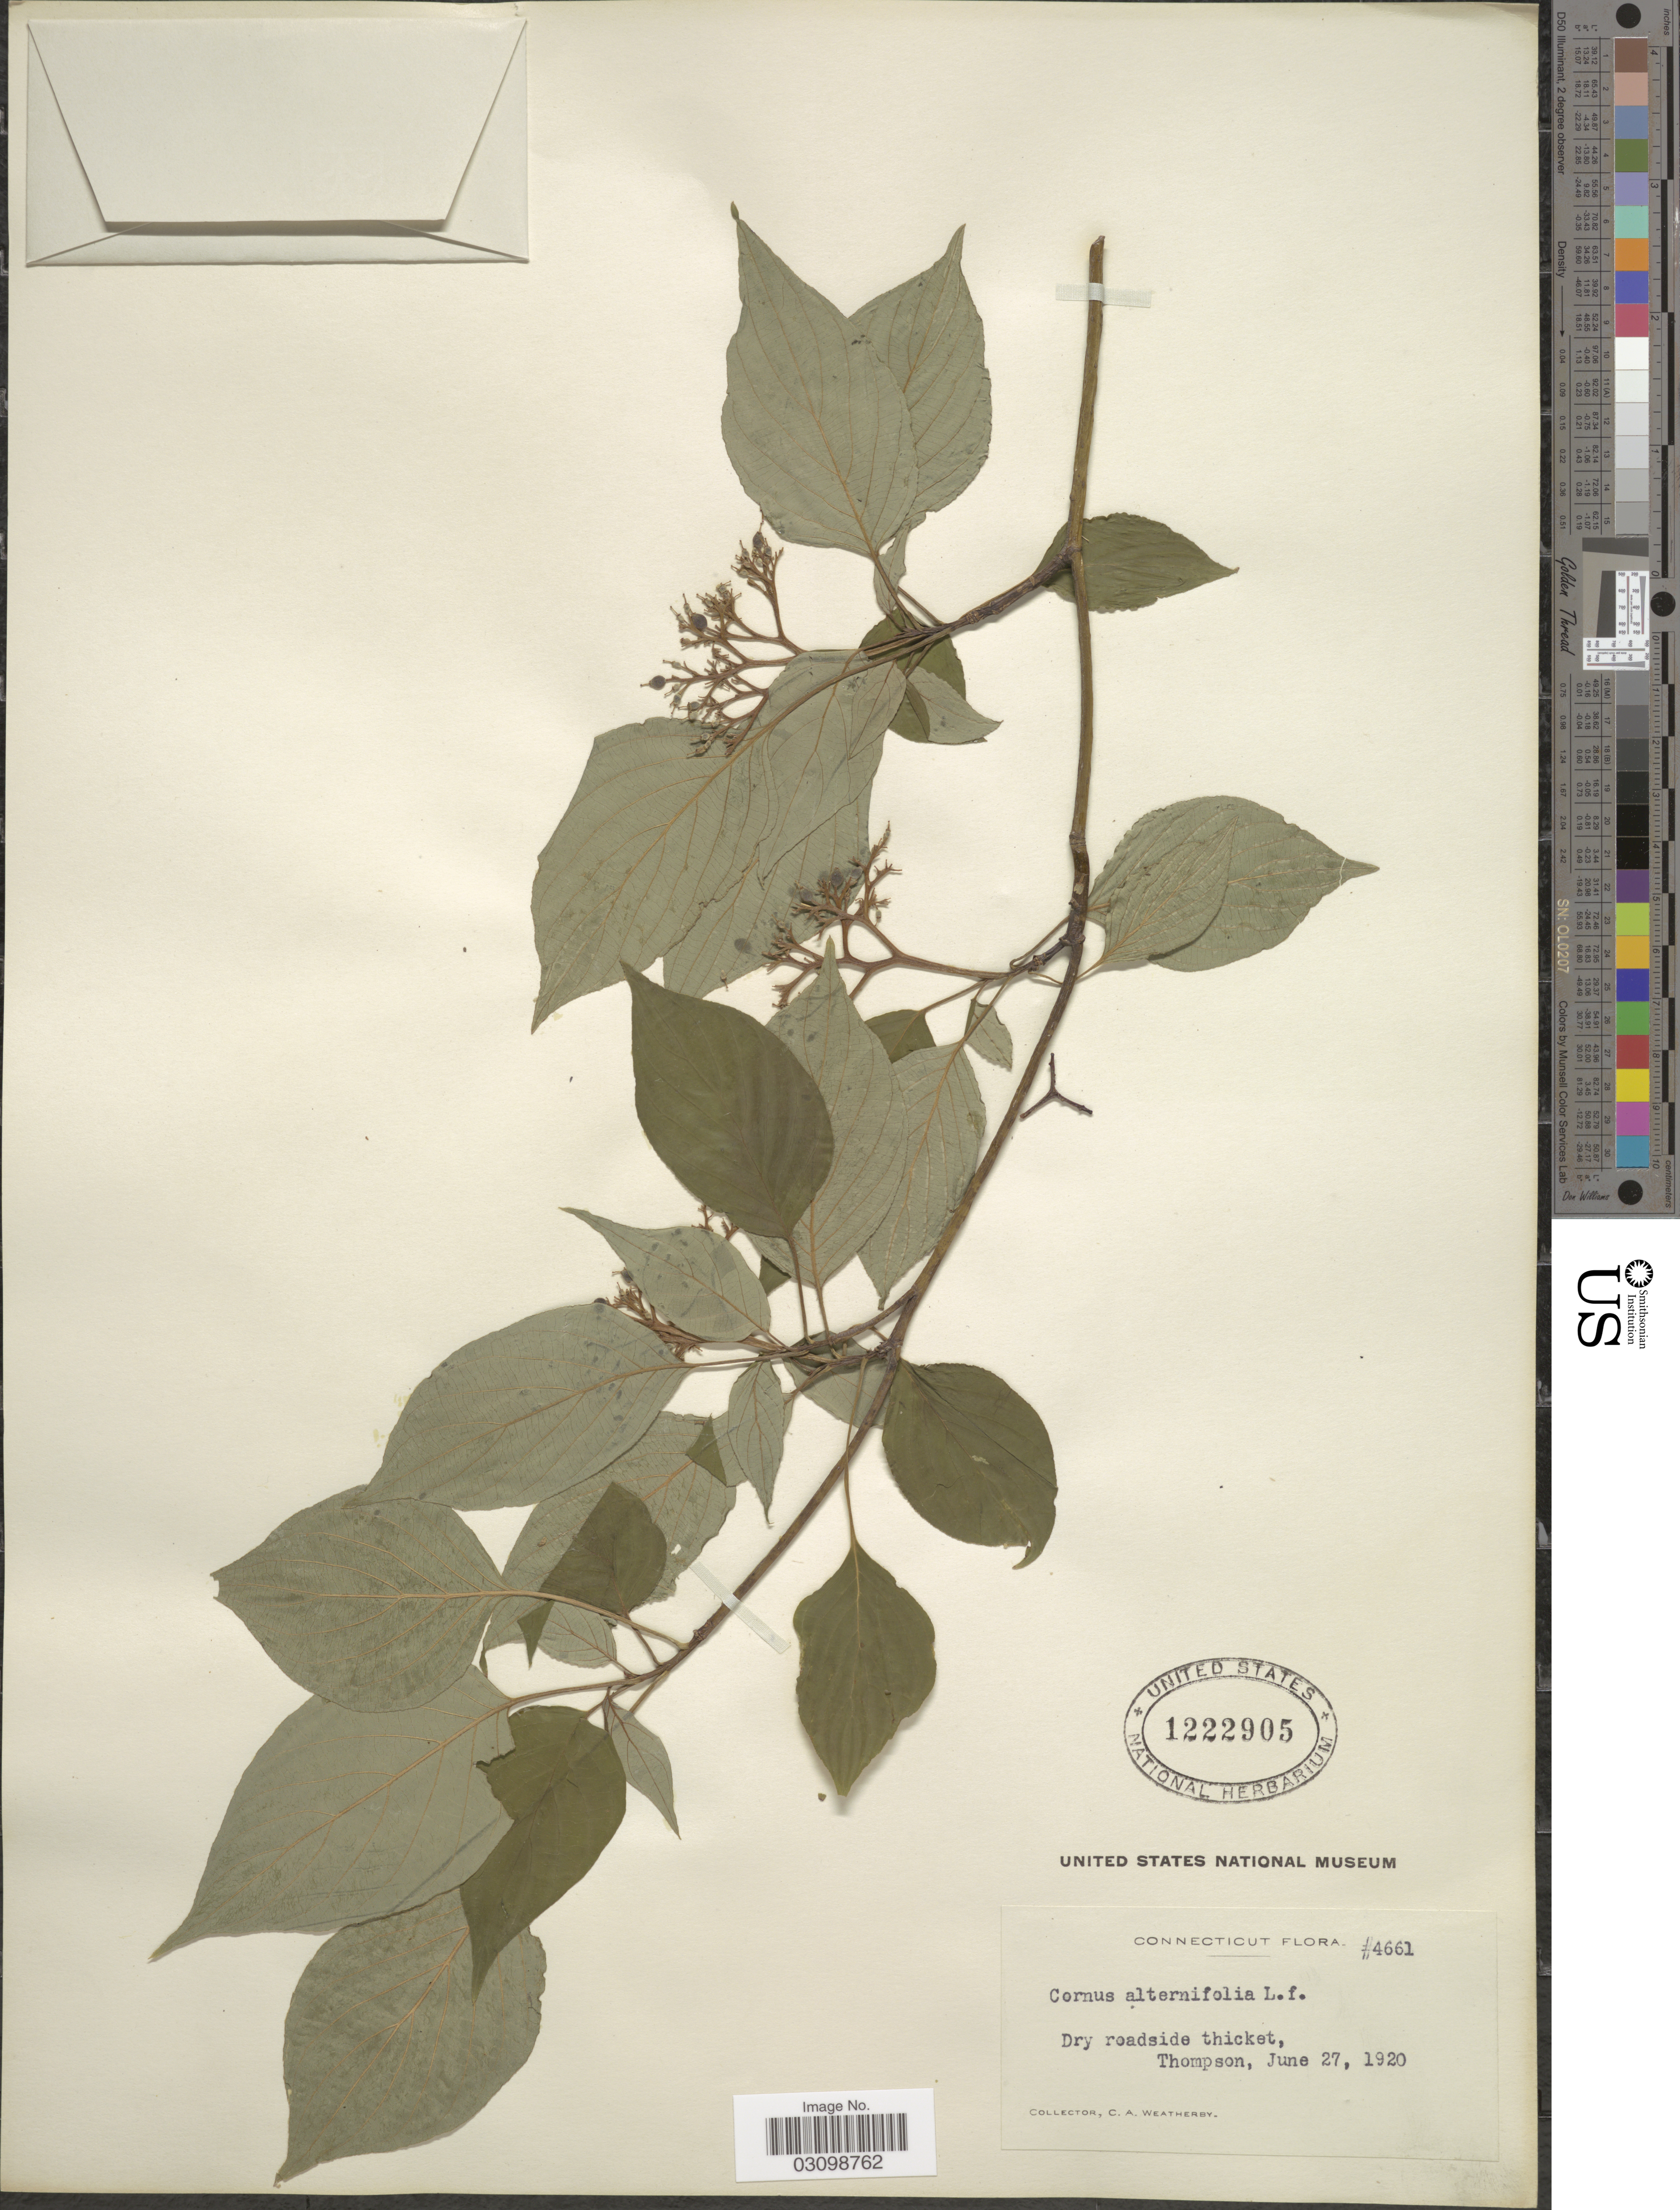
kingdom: Plantae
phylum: Tracheophyta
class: Magnoliopsida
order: Cornales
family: Cornaceae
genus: Cornus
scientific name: Cornus alternifolia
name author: L.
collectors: C. A. Weatherby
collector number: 4661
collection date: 1920-06-27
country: United States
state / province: Connecticut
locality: Thompson.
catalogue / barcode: US 1222905